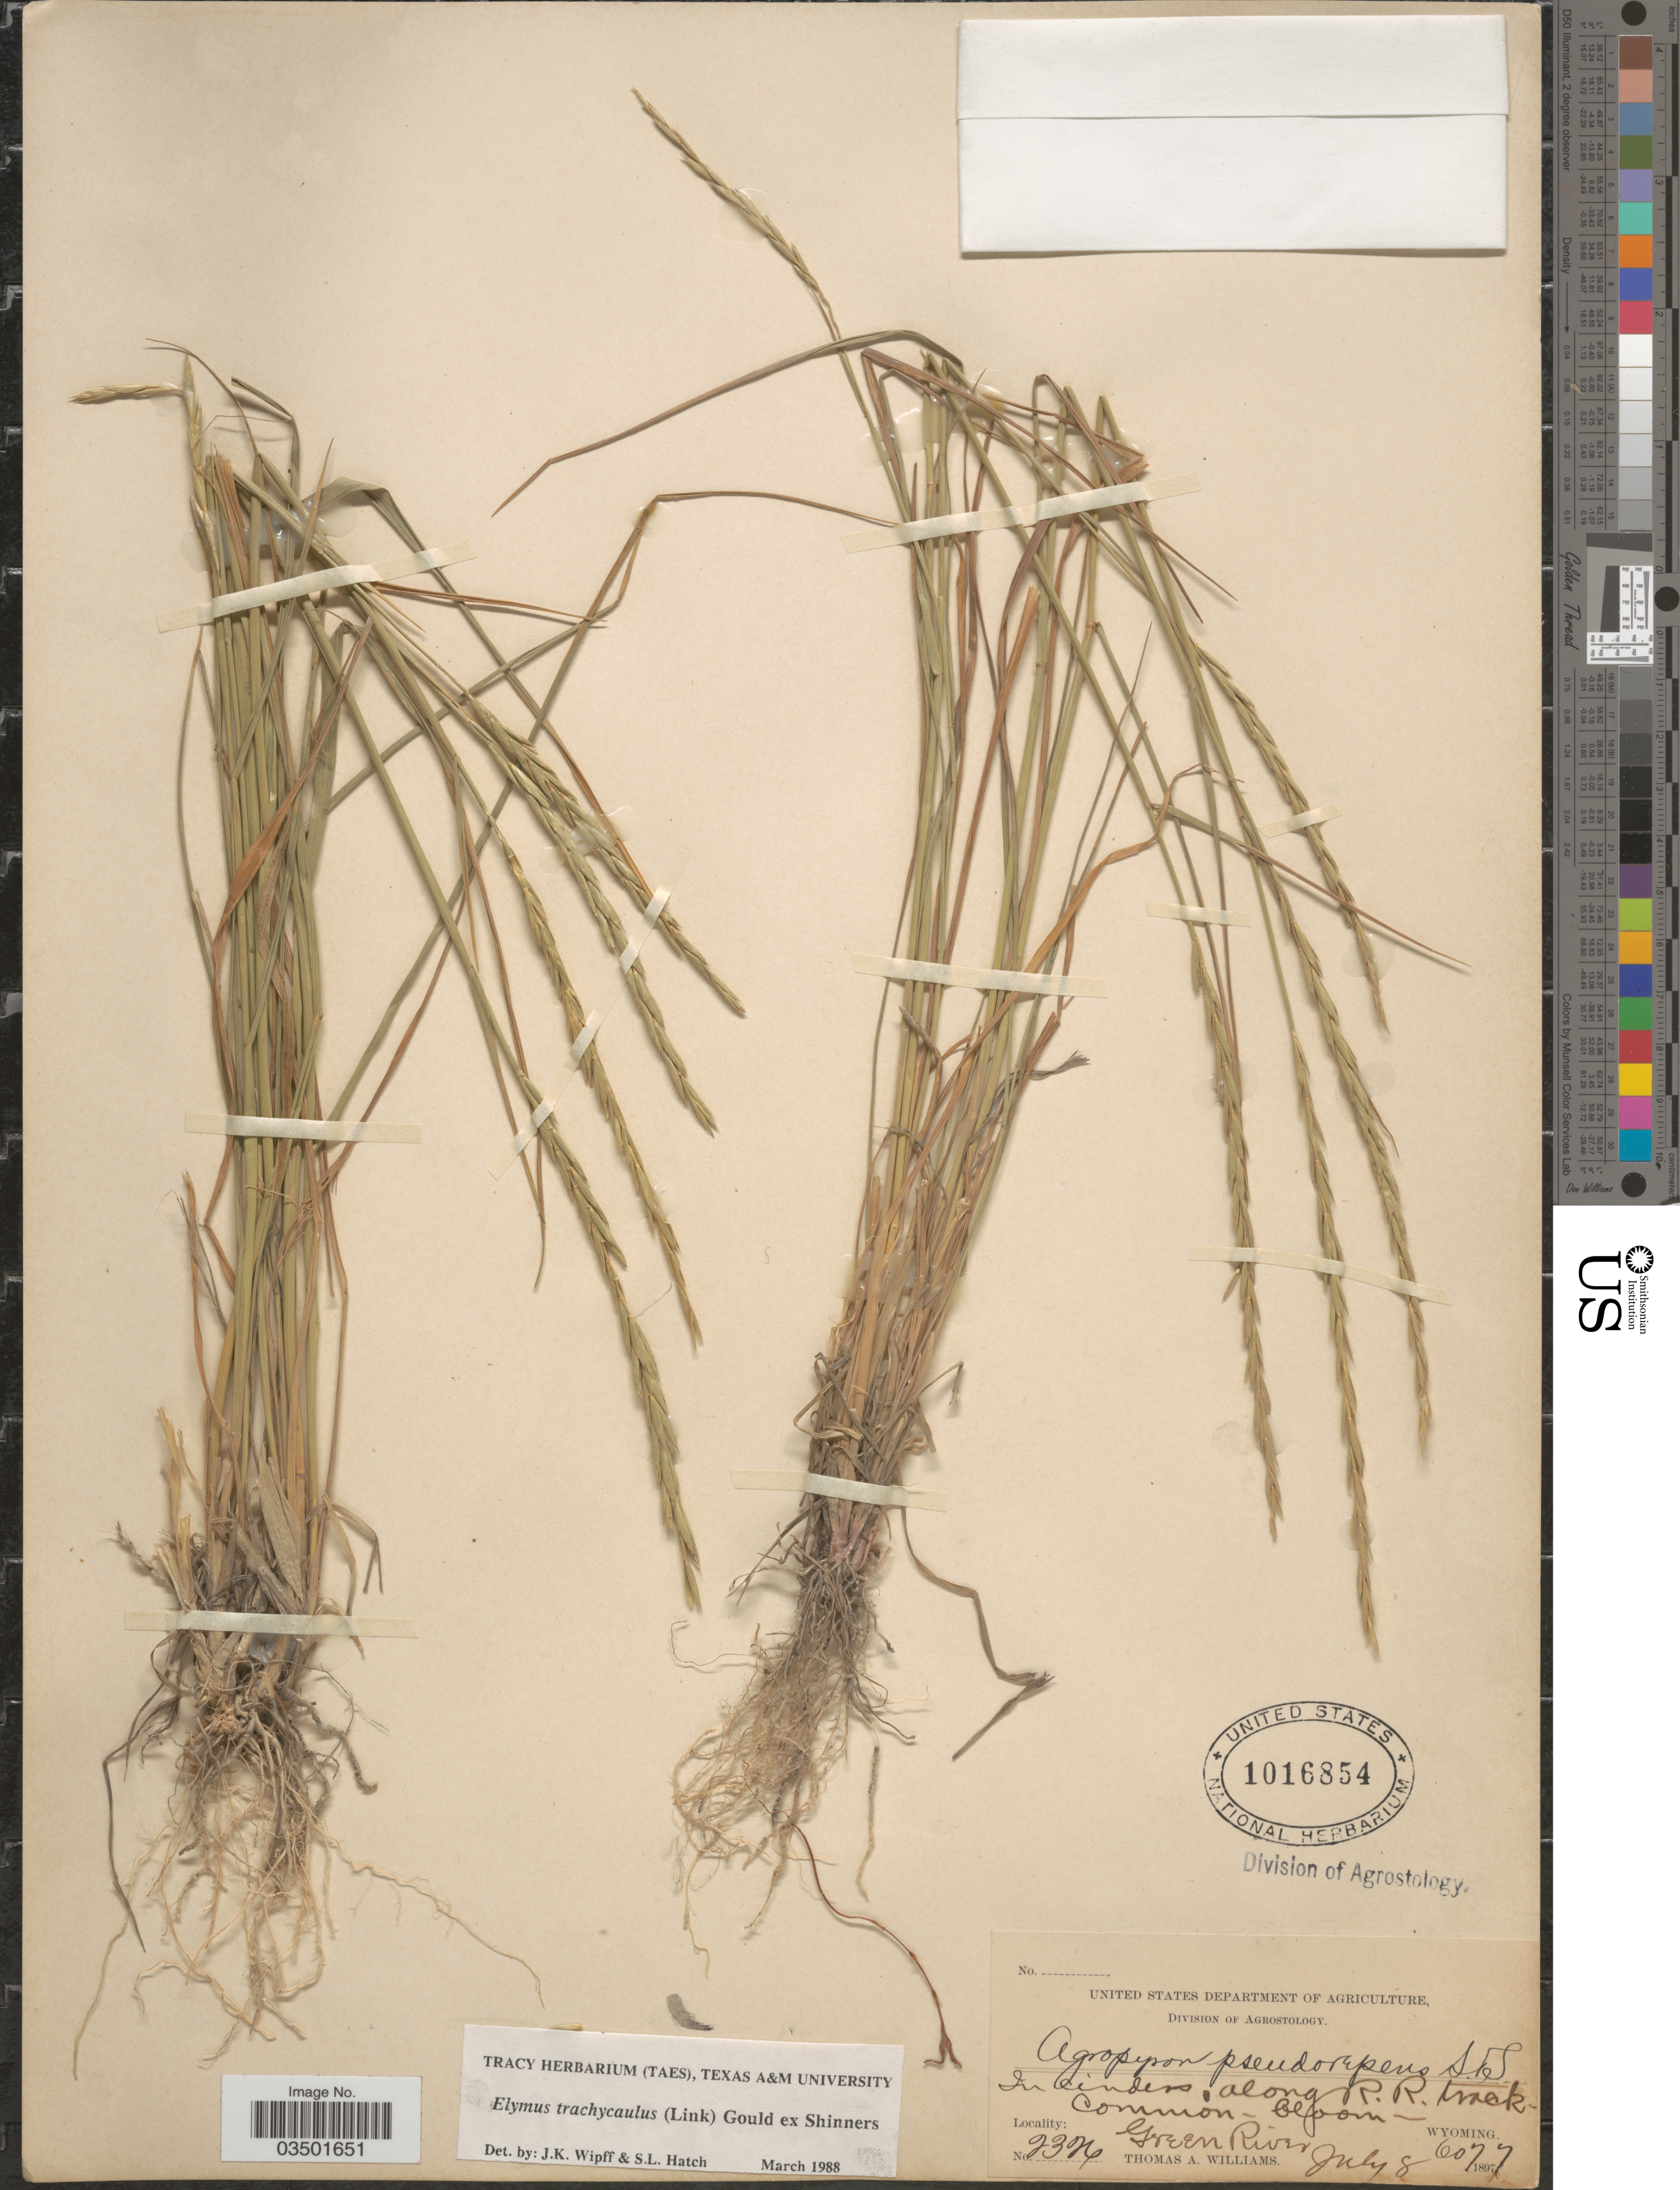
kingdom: Plantae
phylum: Tracheophyta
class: Liliopsida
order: Poales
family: Poaceae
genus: Elymus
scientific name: Elymus trachycaulus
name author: (Link) Gould ex Shinners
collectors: T. A. Williams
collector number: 2326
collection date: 1897-07-08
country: United States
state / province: Wyoming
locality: Green River.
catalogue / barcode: US 1016854